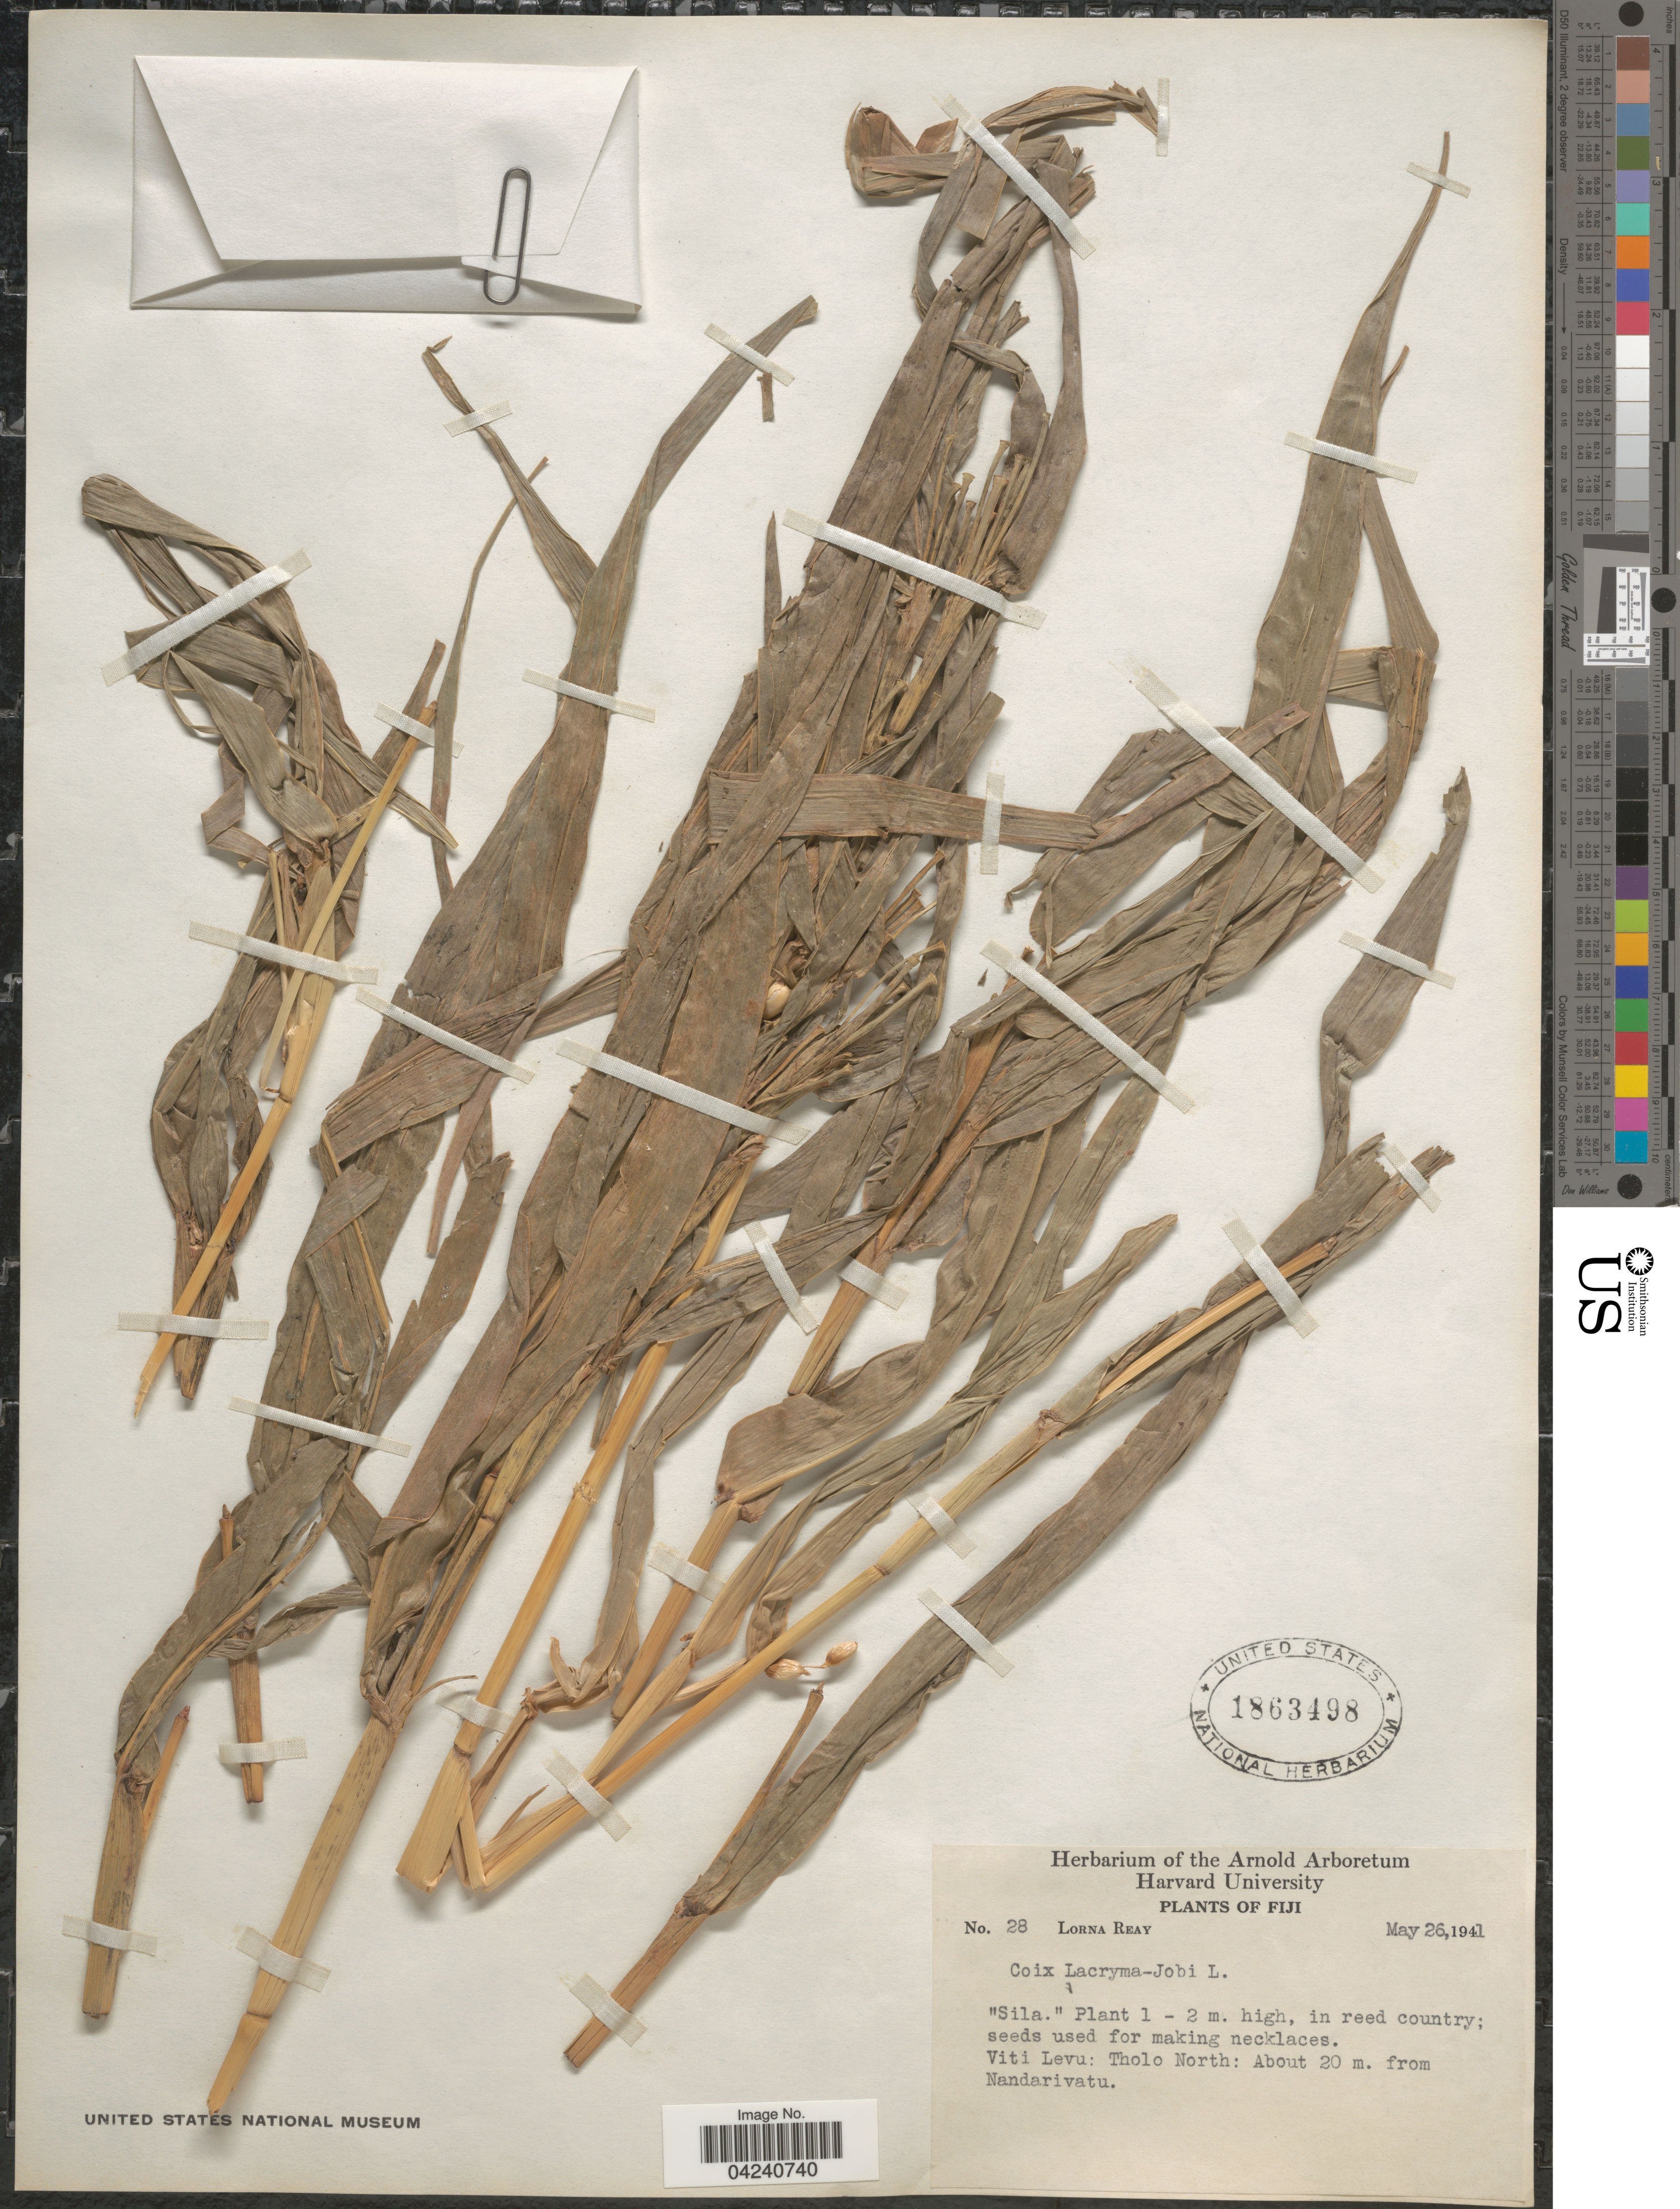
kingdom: Plantae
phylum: Tracheophyta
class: Liliopsida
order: Poales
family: Poaceae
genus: Coix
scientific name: Coix lacryma-jobi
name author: L.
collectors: L. Reay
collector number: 28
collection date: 1941-05-26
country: Fiji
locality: Viti Levu: Tholo North: About 20 m. from Nandarivatu.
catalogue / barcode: US 1863498